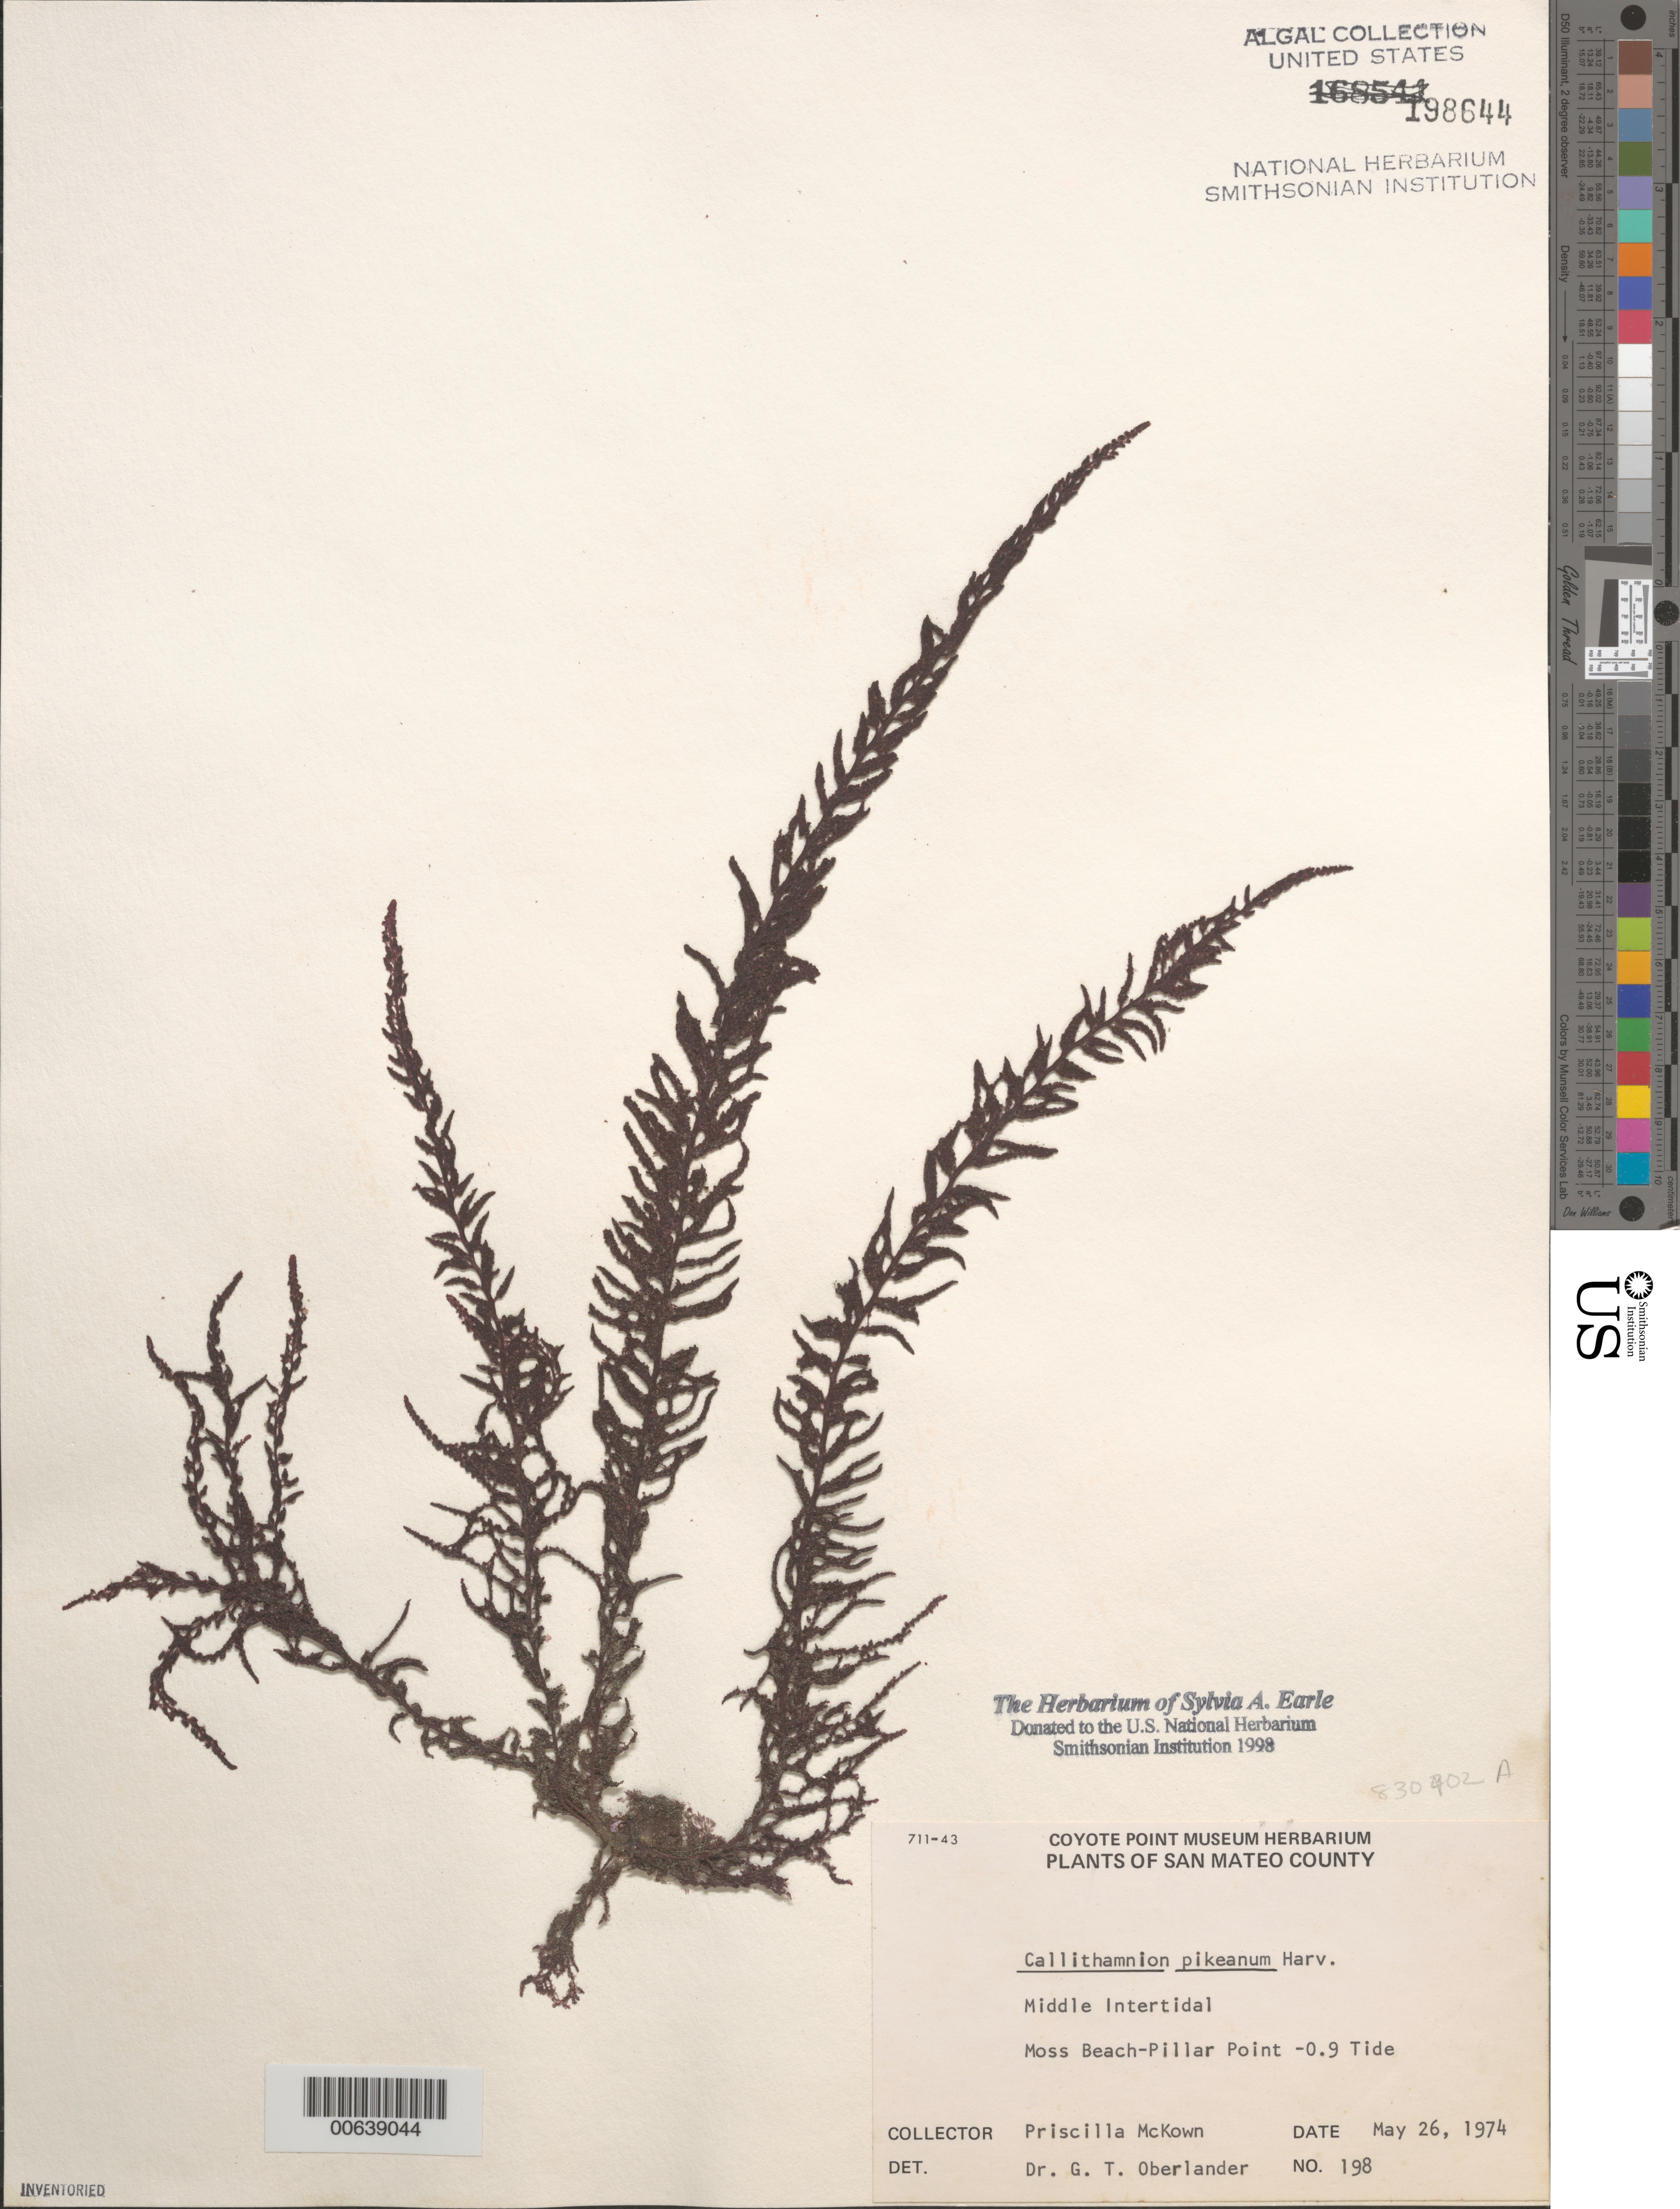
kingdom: Plantae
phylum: Rhodophyta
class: Florideophyceae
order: Ceramiales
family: Callithamniaceae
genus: Callithamnion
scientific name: Callithamnion pikeanum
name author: Harv.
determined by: Oberlander, G. T.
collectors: P. McKown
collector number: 198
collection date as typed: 26 May 1973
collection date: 1973-05-26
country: United States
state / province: California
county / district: San Mateo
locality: Moss Beach, Pillar Point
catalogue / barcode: US 198644